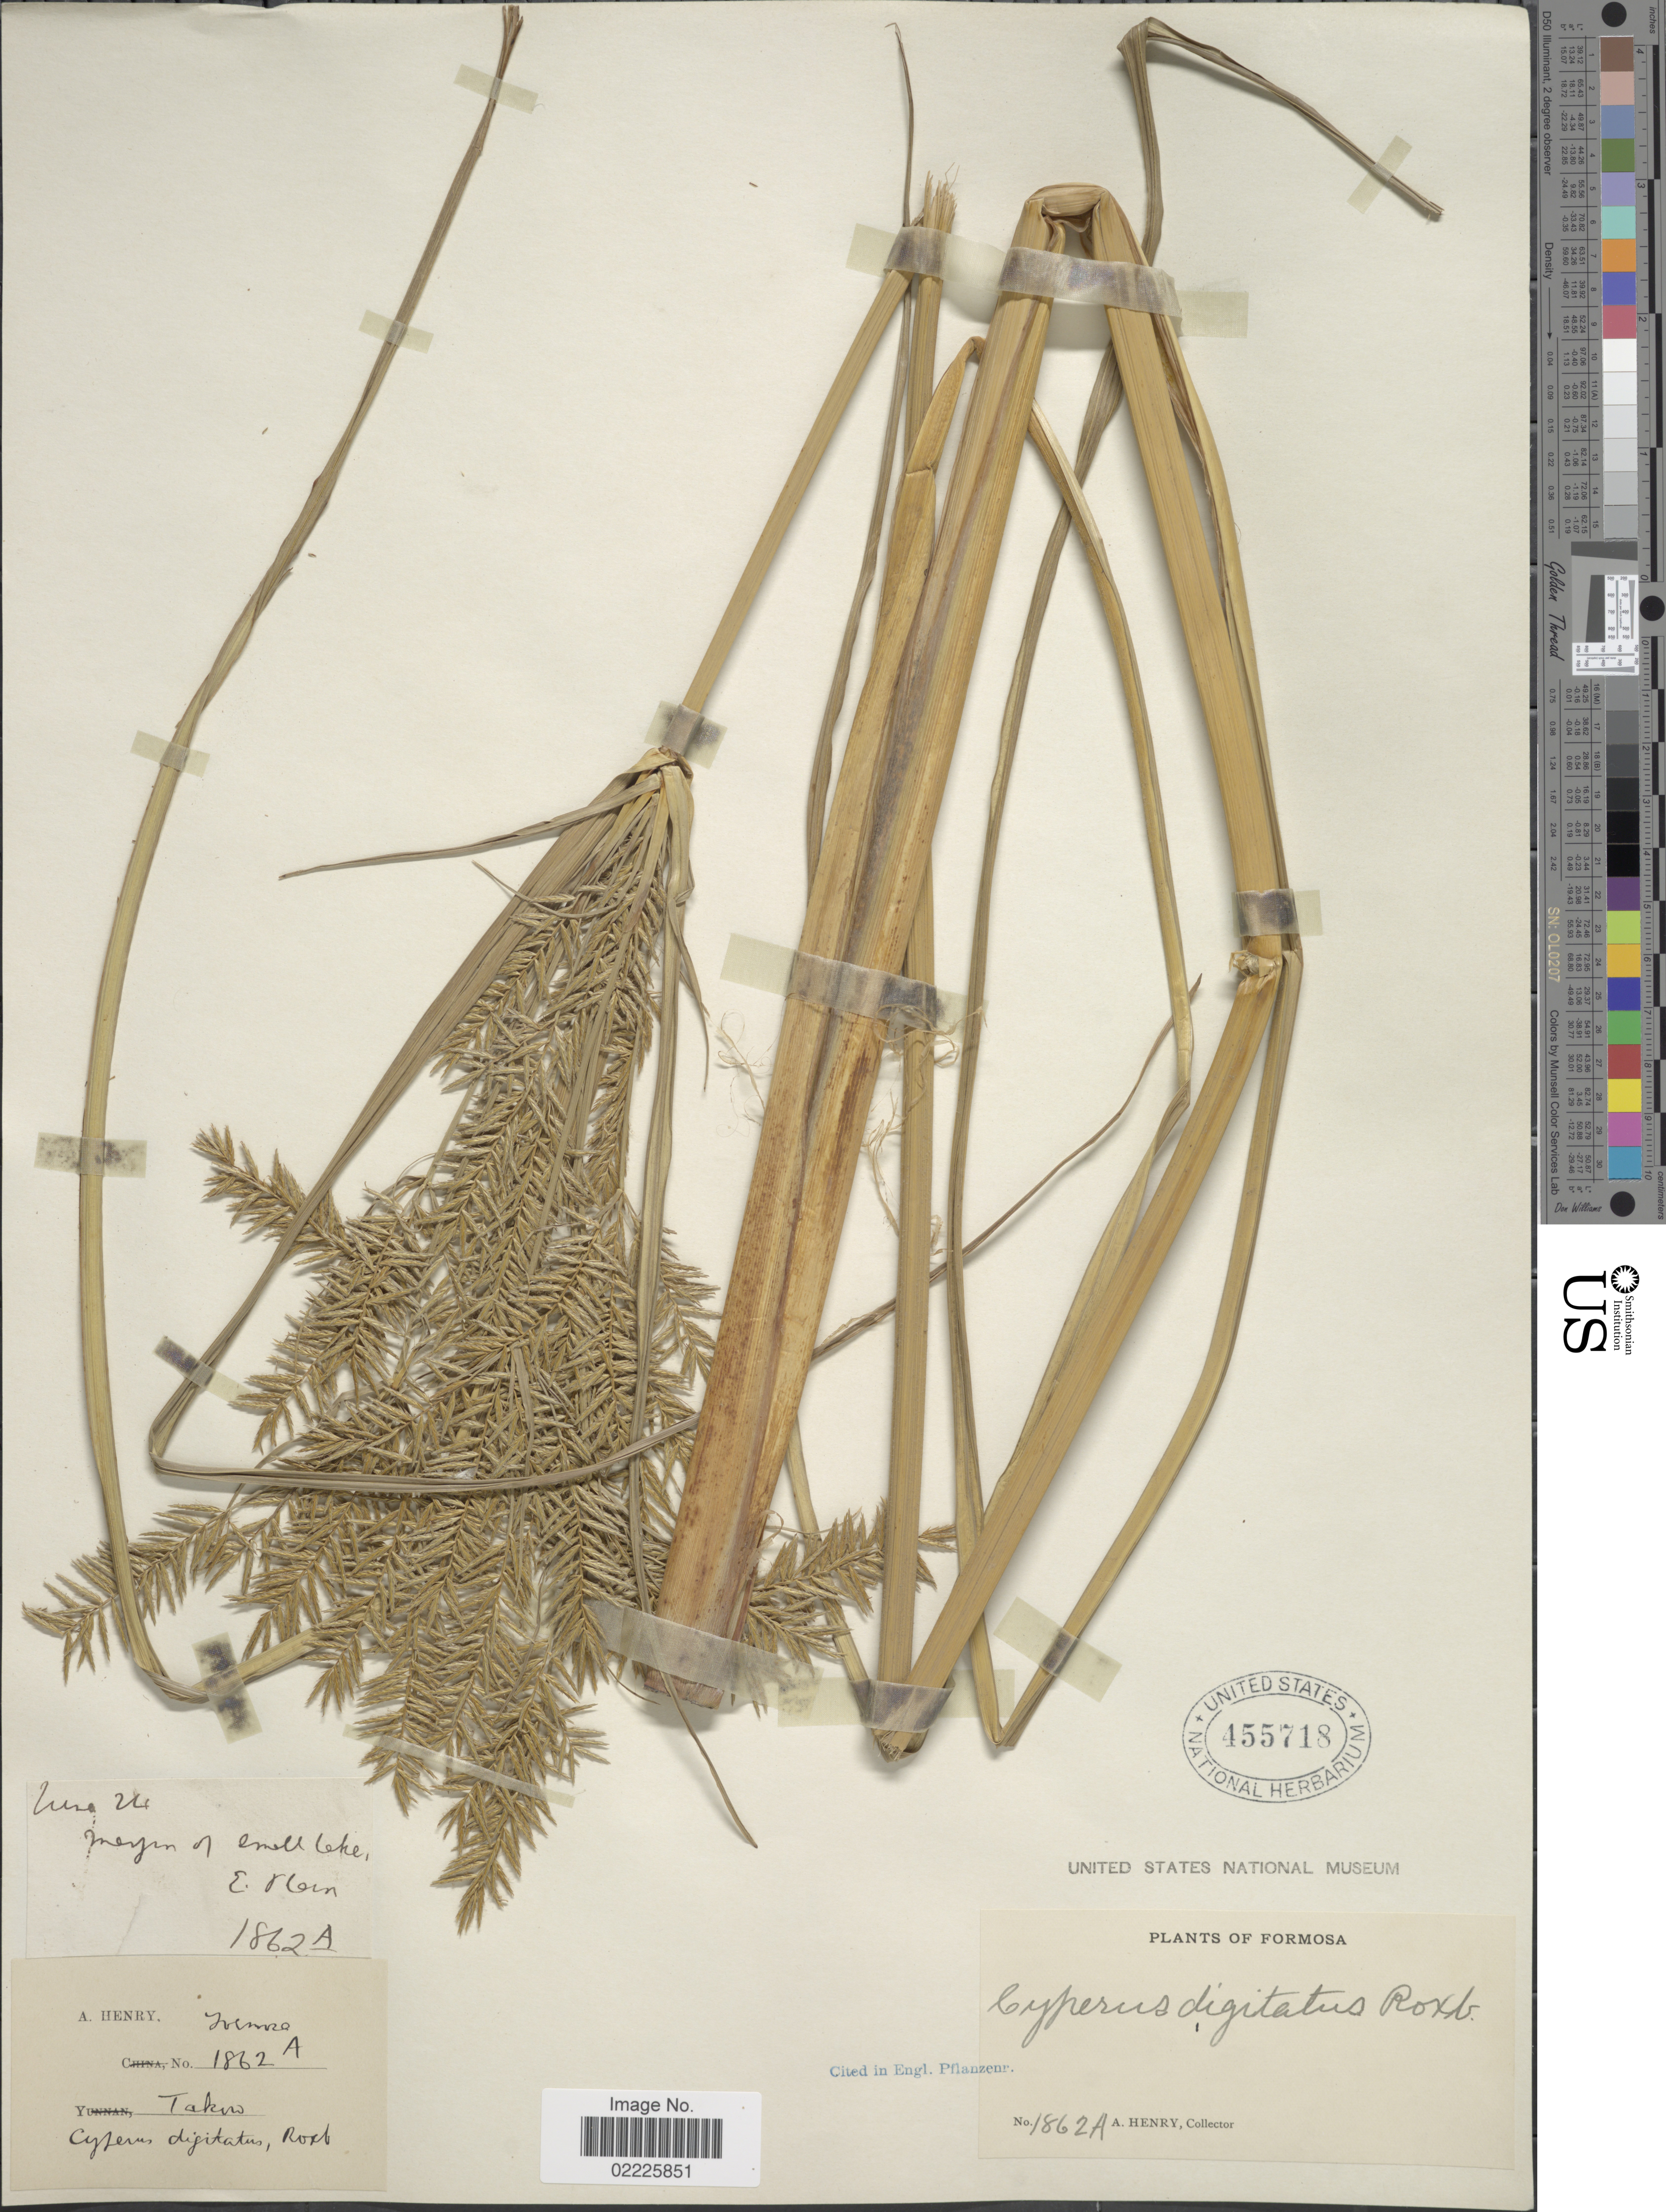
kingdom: Plantae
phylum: Tracheophyta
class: Liliopsida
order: Poales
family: Cyperaceae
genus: Cyperus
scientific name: Cyperus digitatus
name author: Roxb.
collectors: A. Henry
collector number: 1862 A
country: Taiwan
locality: Formosa, Takow, margin of small lake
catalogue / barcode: US 455718